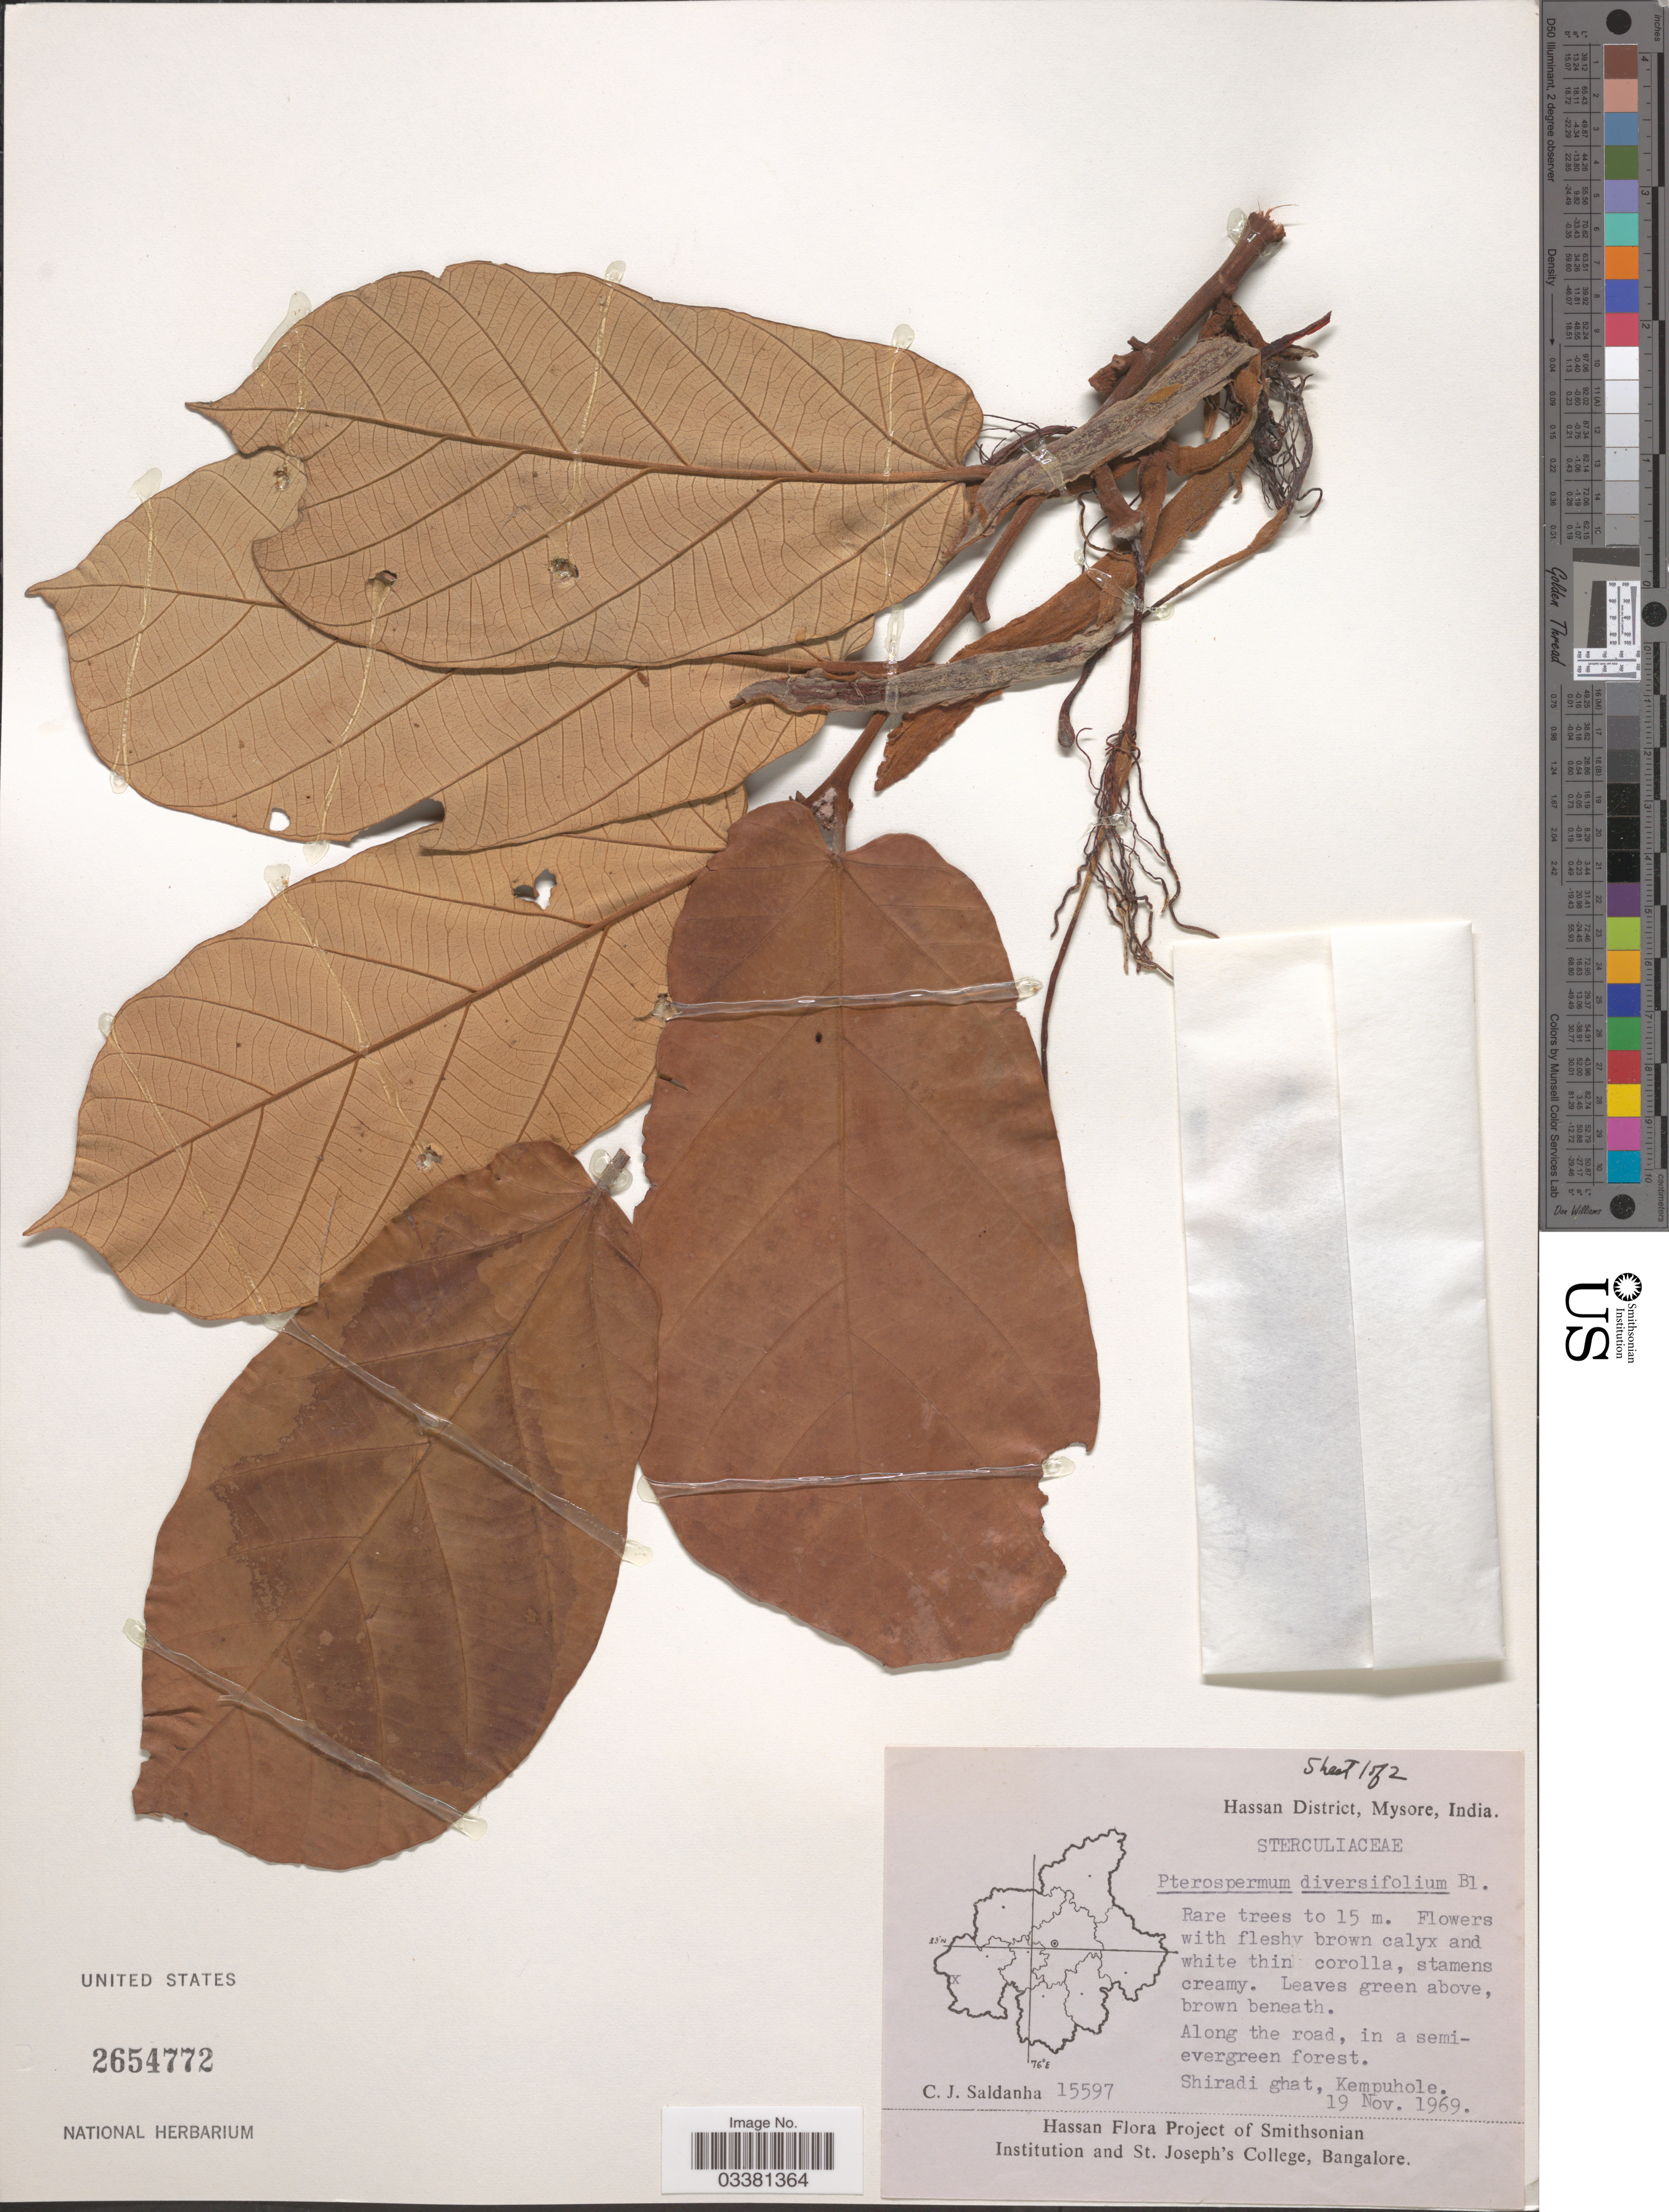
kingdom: Plantae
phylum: Tracheophyta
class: Magnoliopsida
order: Malvales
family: Malvaceae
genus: Pterospermum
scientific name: Pterospermum diversifolium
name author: Blume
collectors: C. J. Saldanha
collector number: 15597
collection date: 1969-11-19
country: India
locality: Hassan District, Mysore. Shiradi ghat, Kempuhole.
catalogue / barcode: US 2654772